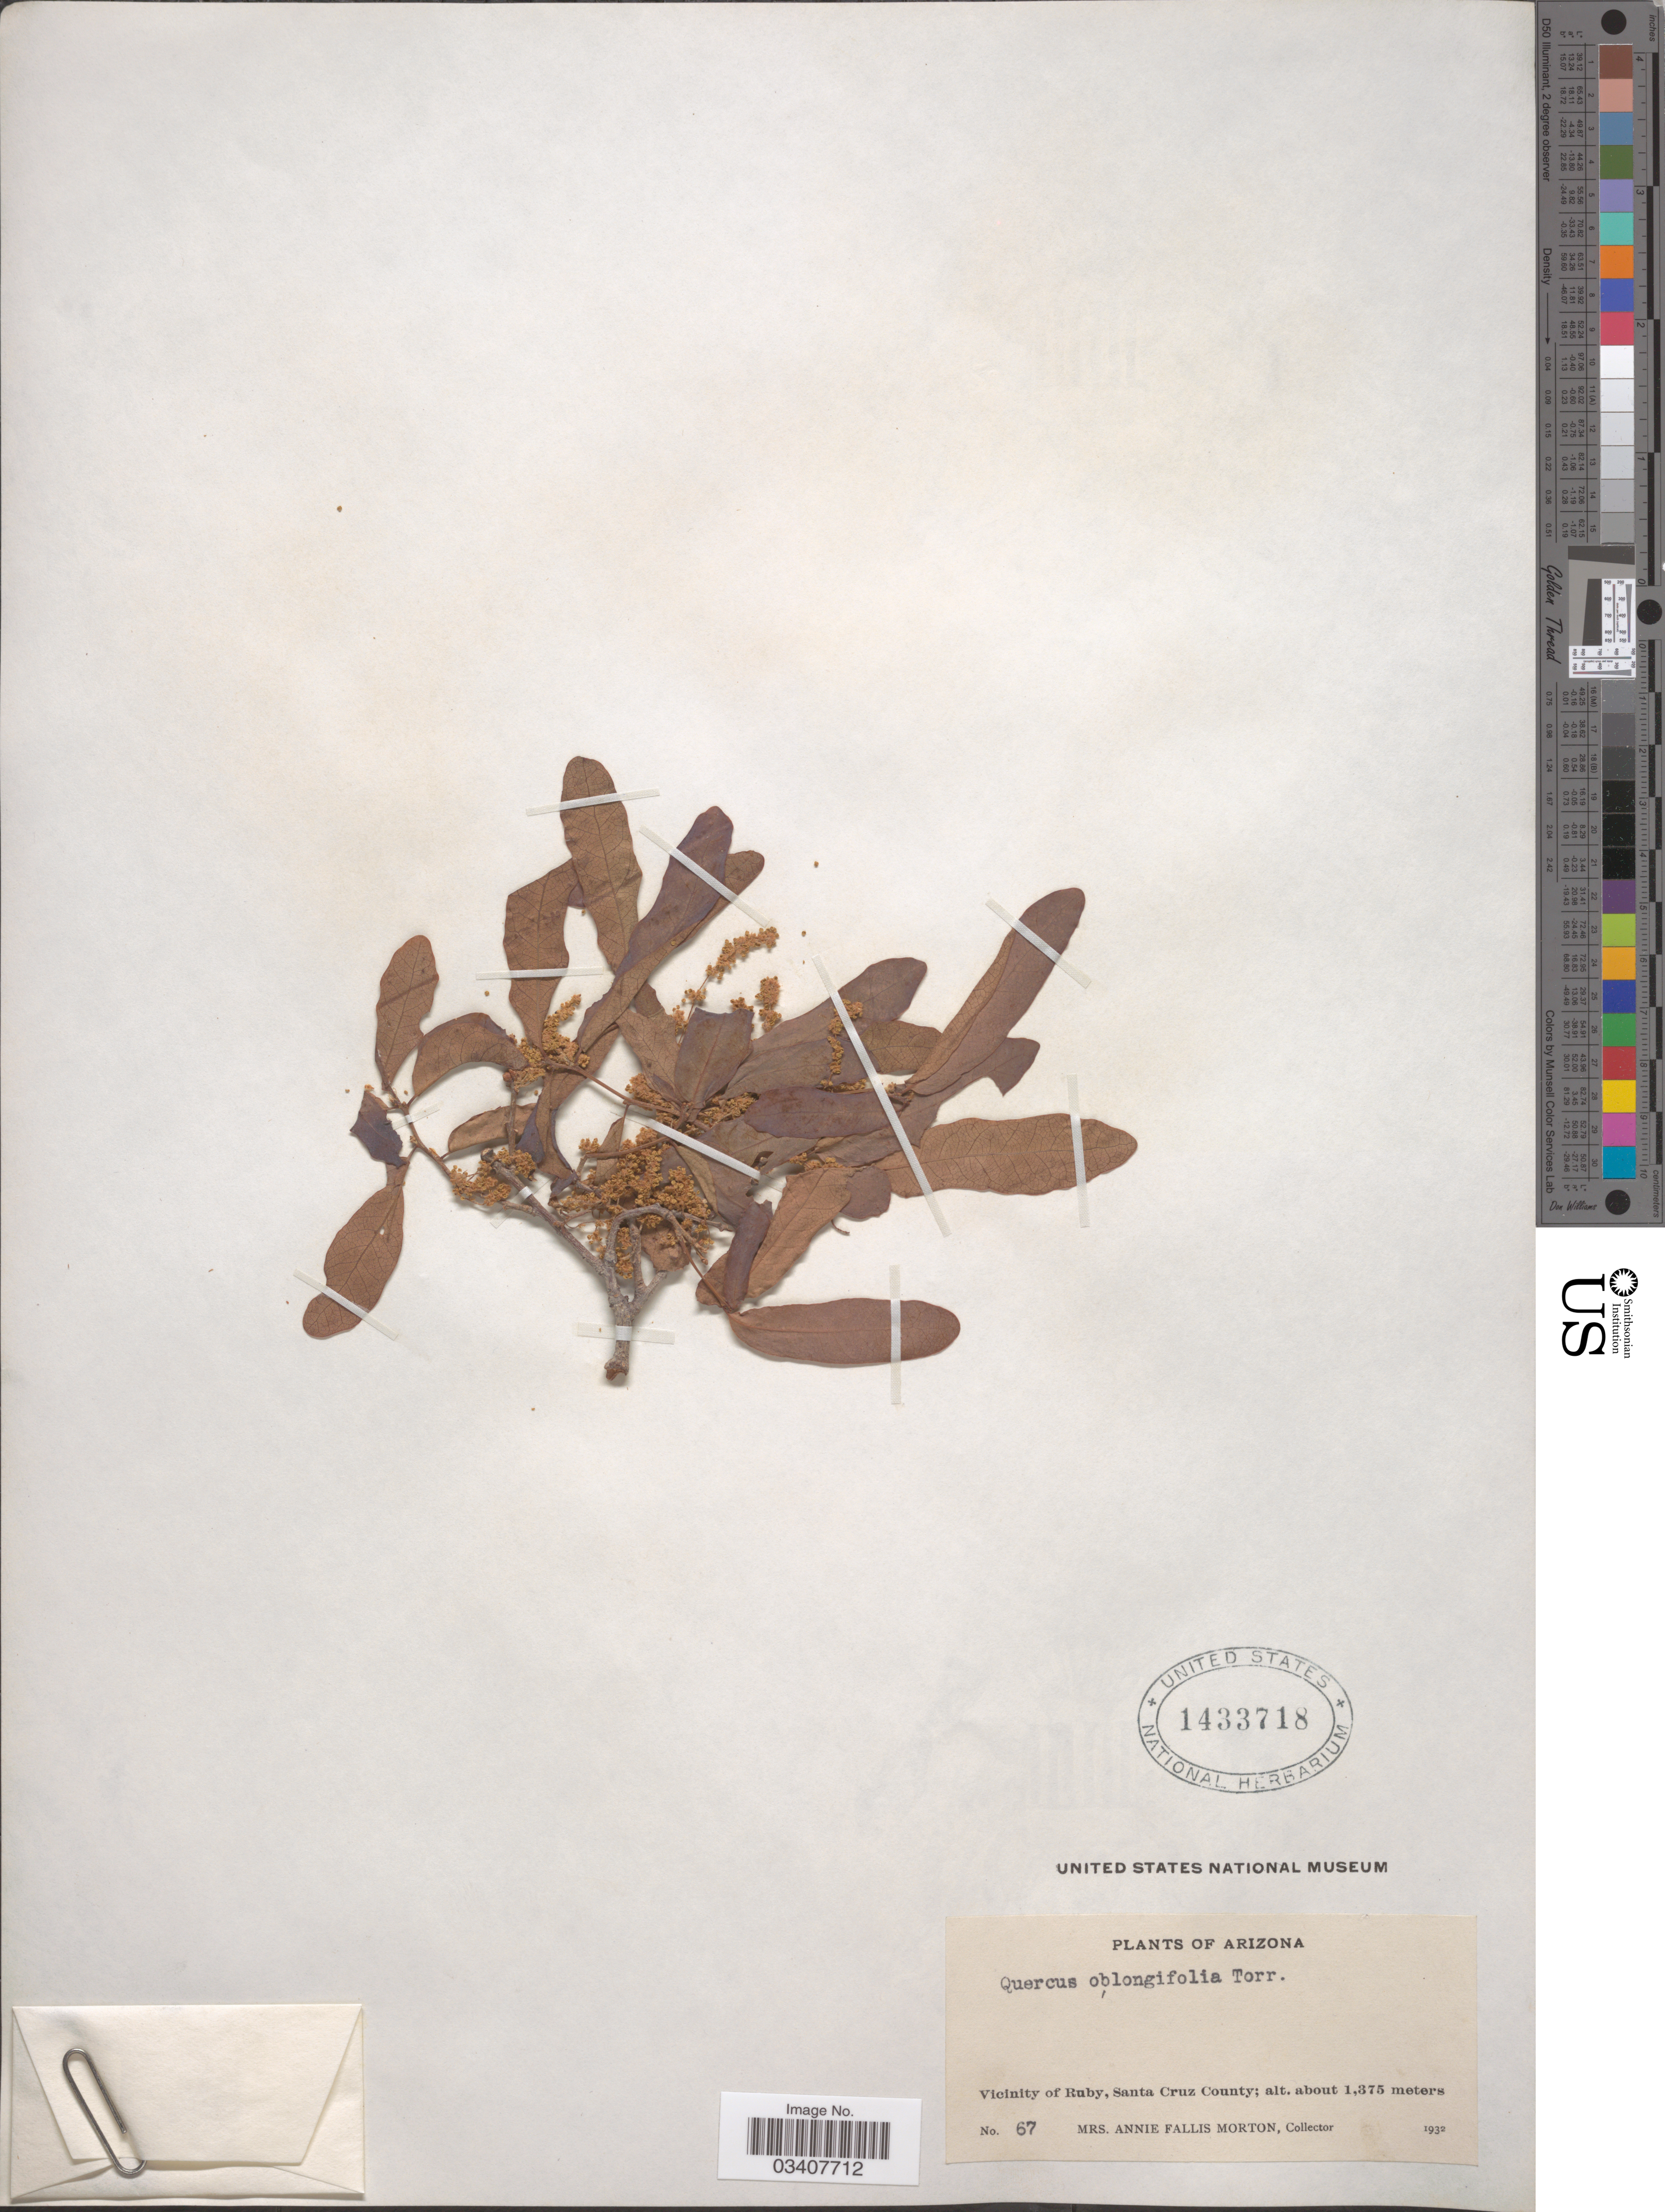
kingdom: Plantae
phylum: Tracheophyta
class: Magnoliopsida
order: Fagales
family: Fagaceae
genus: Quercus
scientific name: Quercus oblongifolia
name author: Torr.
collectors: A. Morton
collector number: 67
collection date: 1932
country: United States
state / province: Arizona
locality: Vicinity of Ruby, Santa Cruz County.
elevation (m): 1375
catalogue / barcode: US 1433718